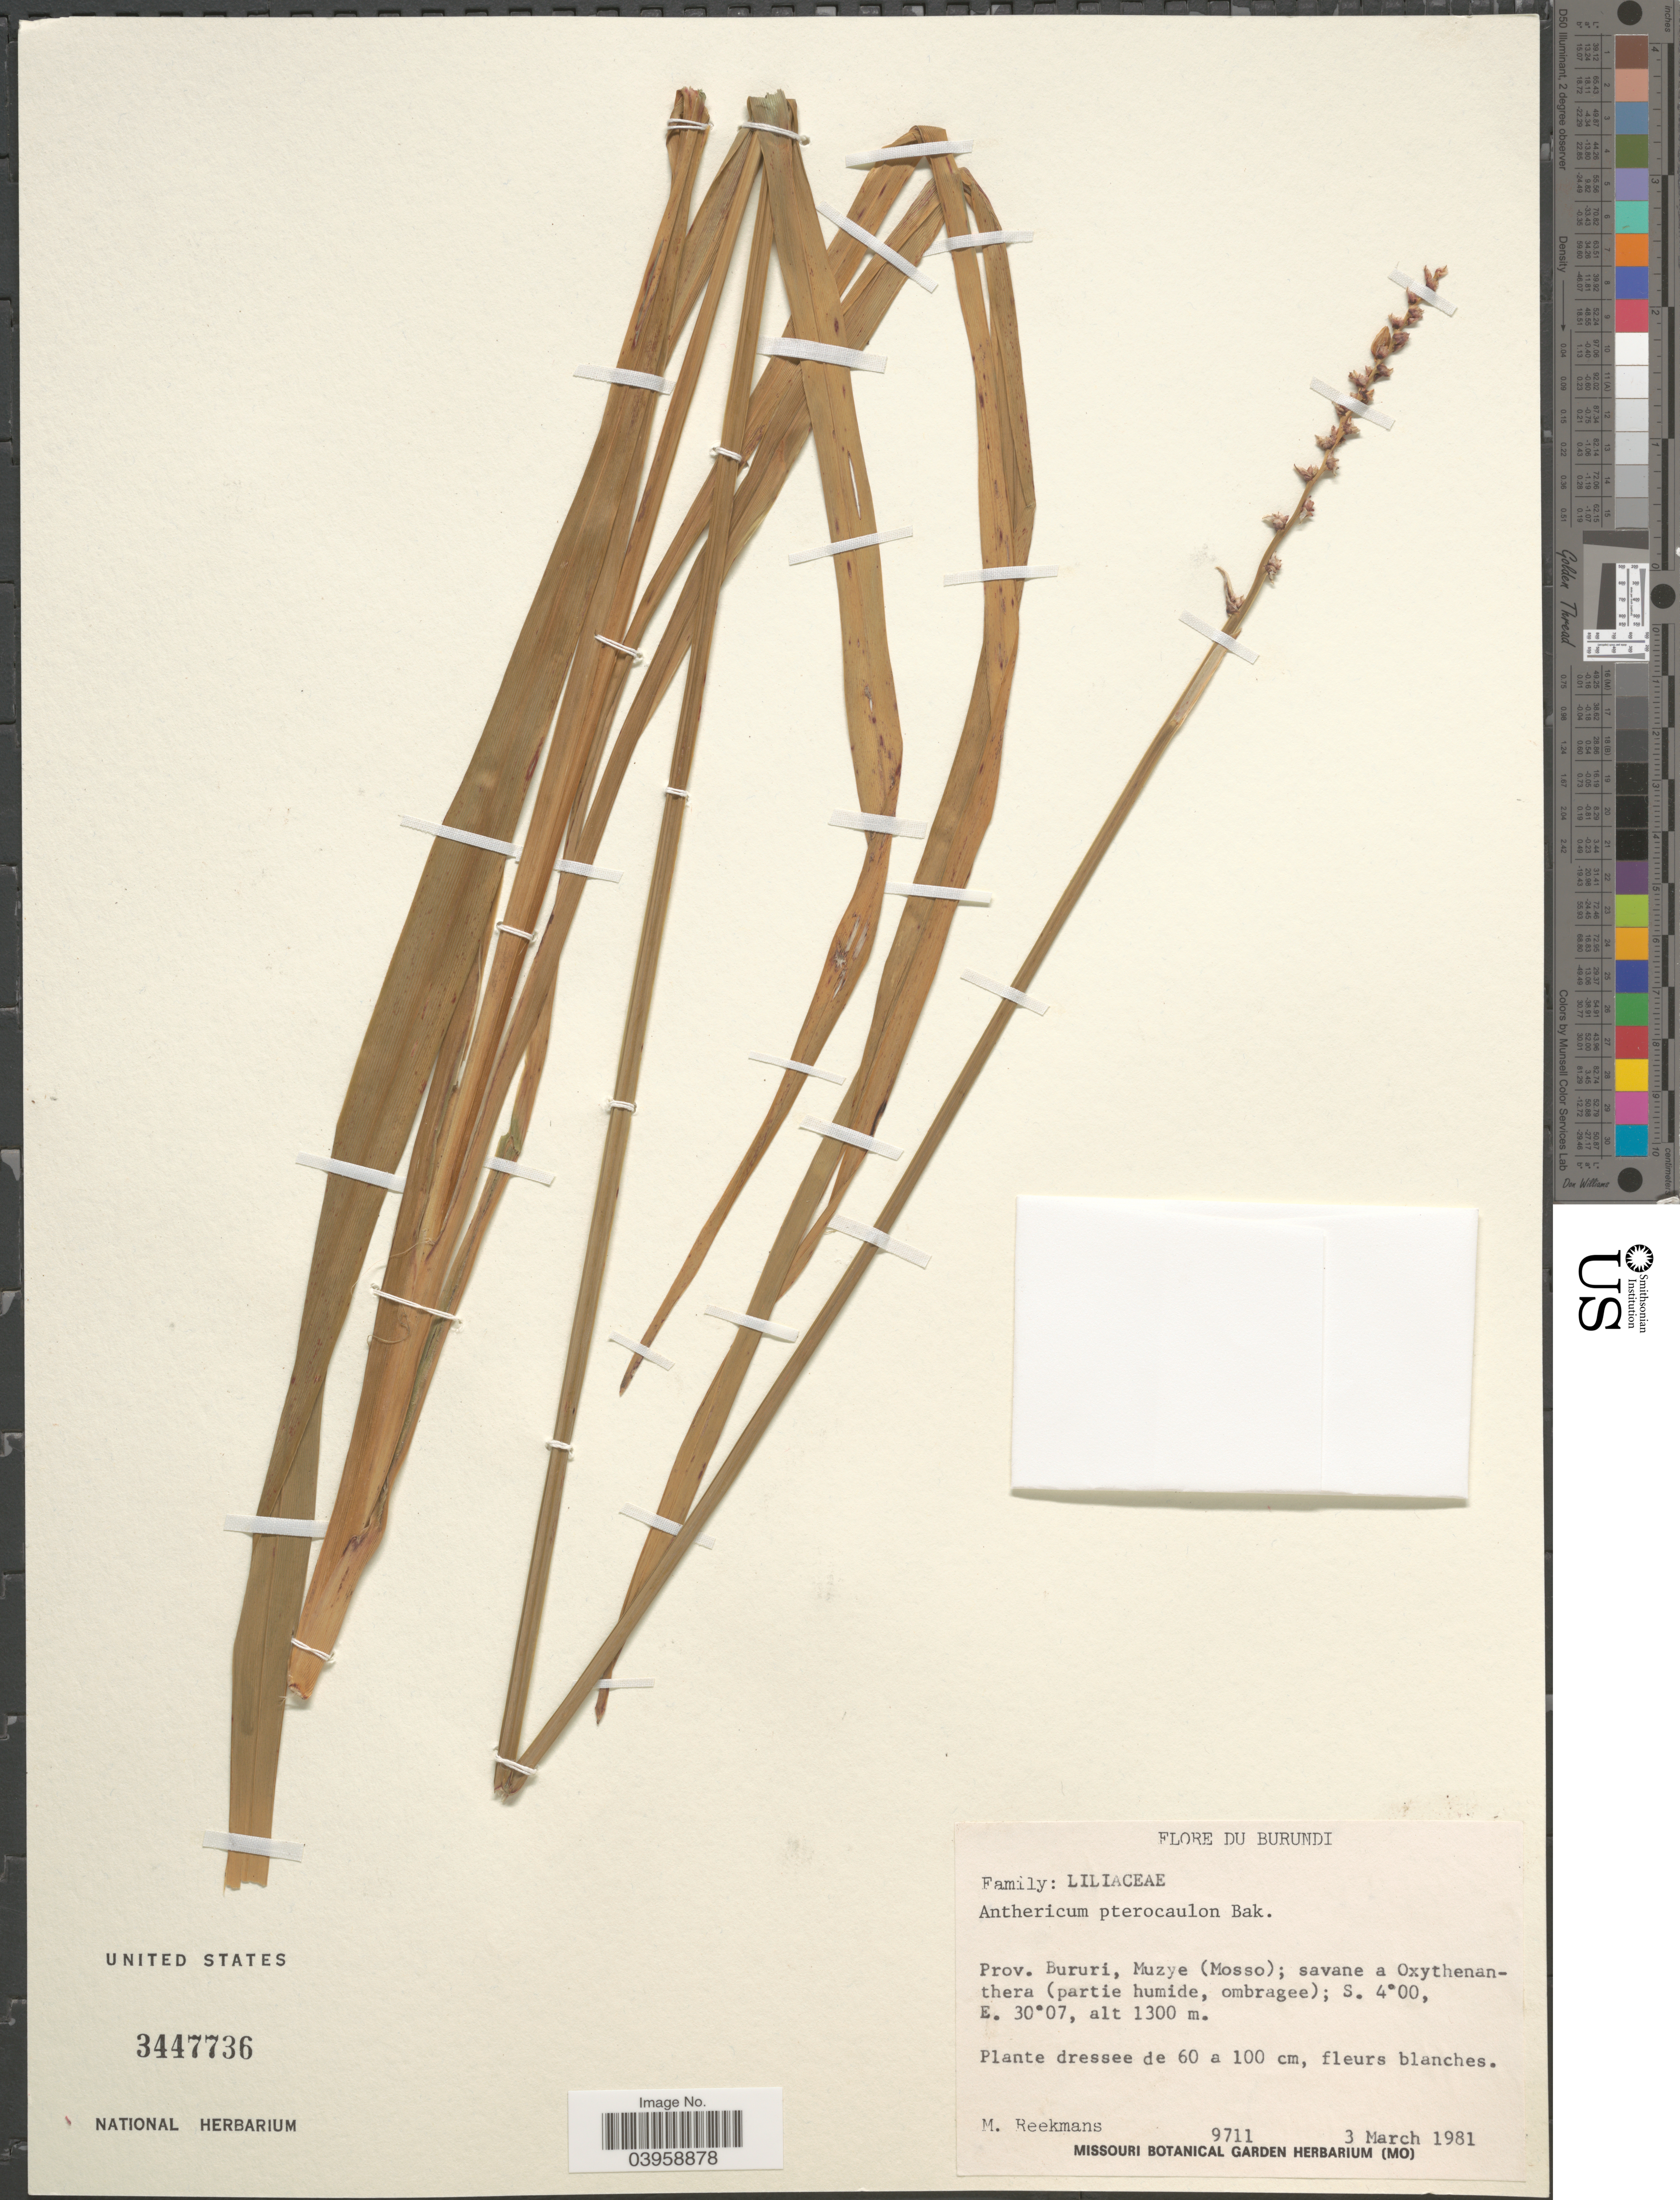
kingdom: Plantae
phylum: Tracheophyta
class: Liliopsida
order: Asparagales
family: Asparagaceae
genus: Anthericum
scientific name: Anthericum pterocaulon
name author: Welw. ex Baker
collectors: M. Reekmans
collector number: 9711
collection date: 1981-03-03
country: Burundi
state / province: Bururi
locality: Muyze (Mosso); savane a Oxythenanthera (partie humide, ombragee).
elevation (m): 1300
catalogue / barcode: US 3447736